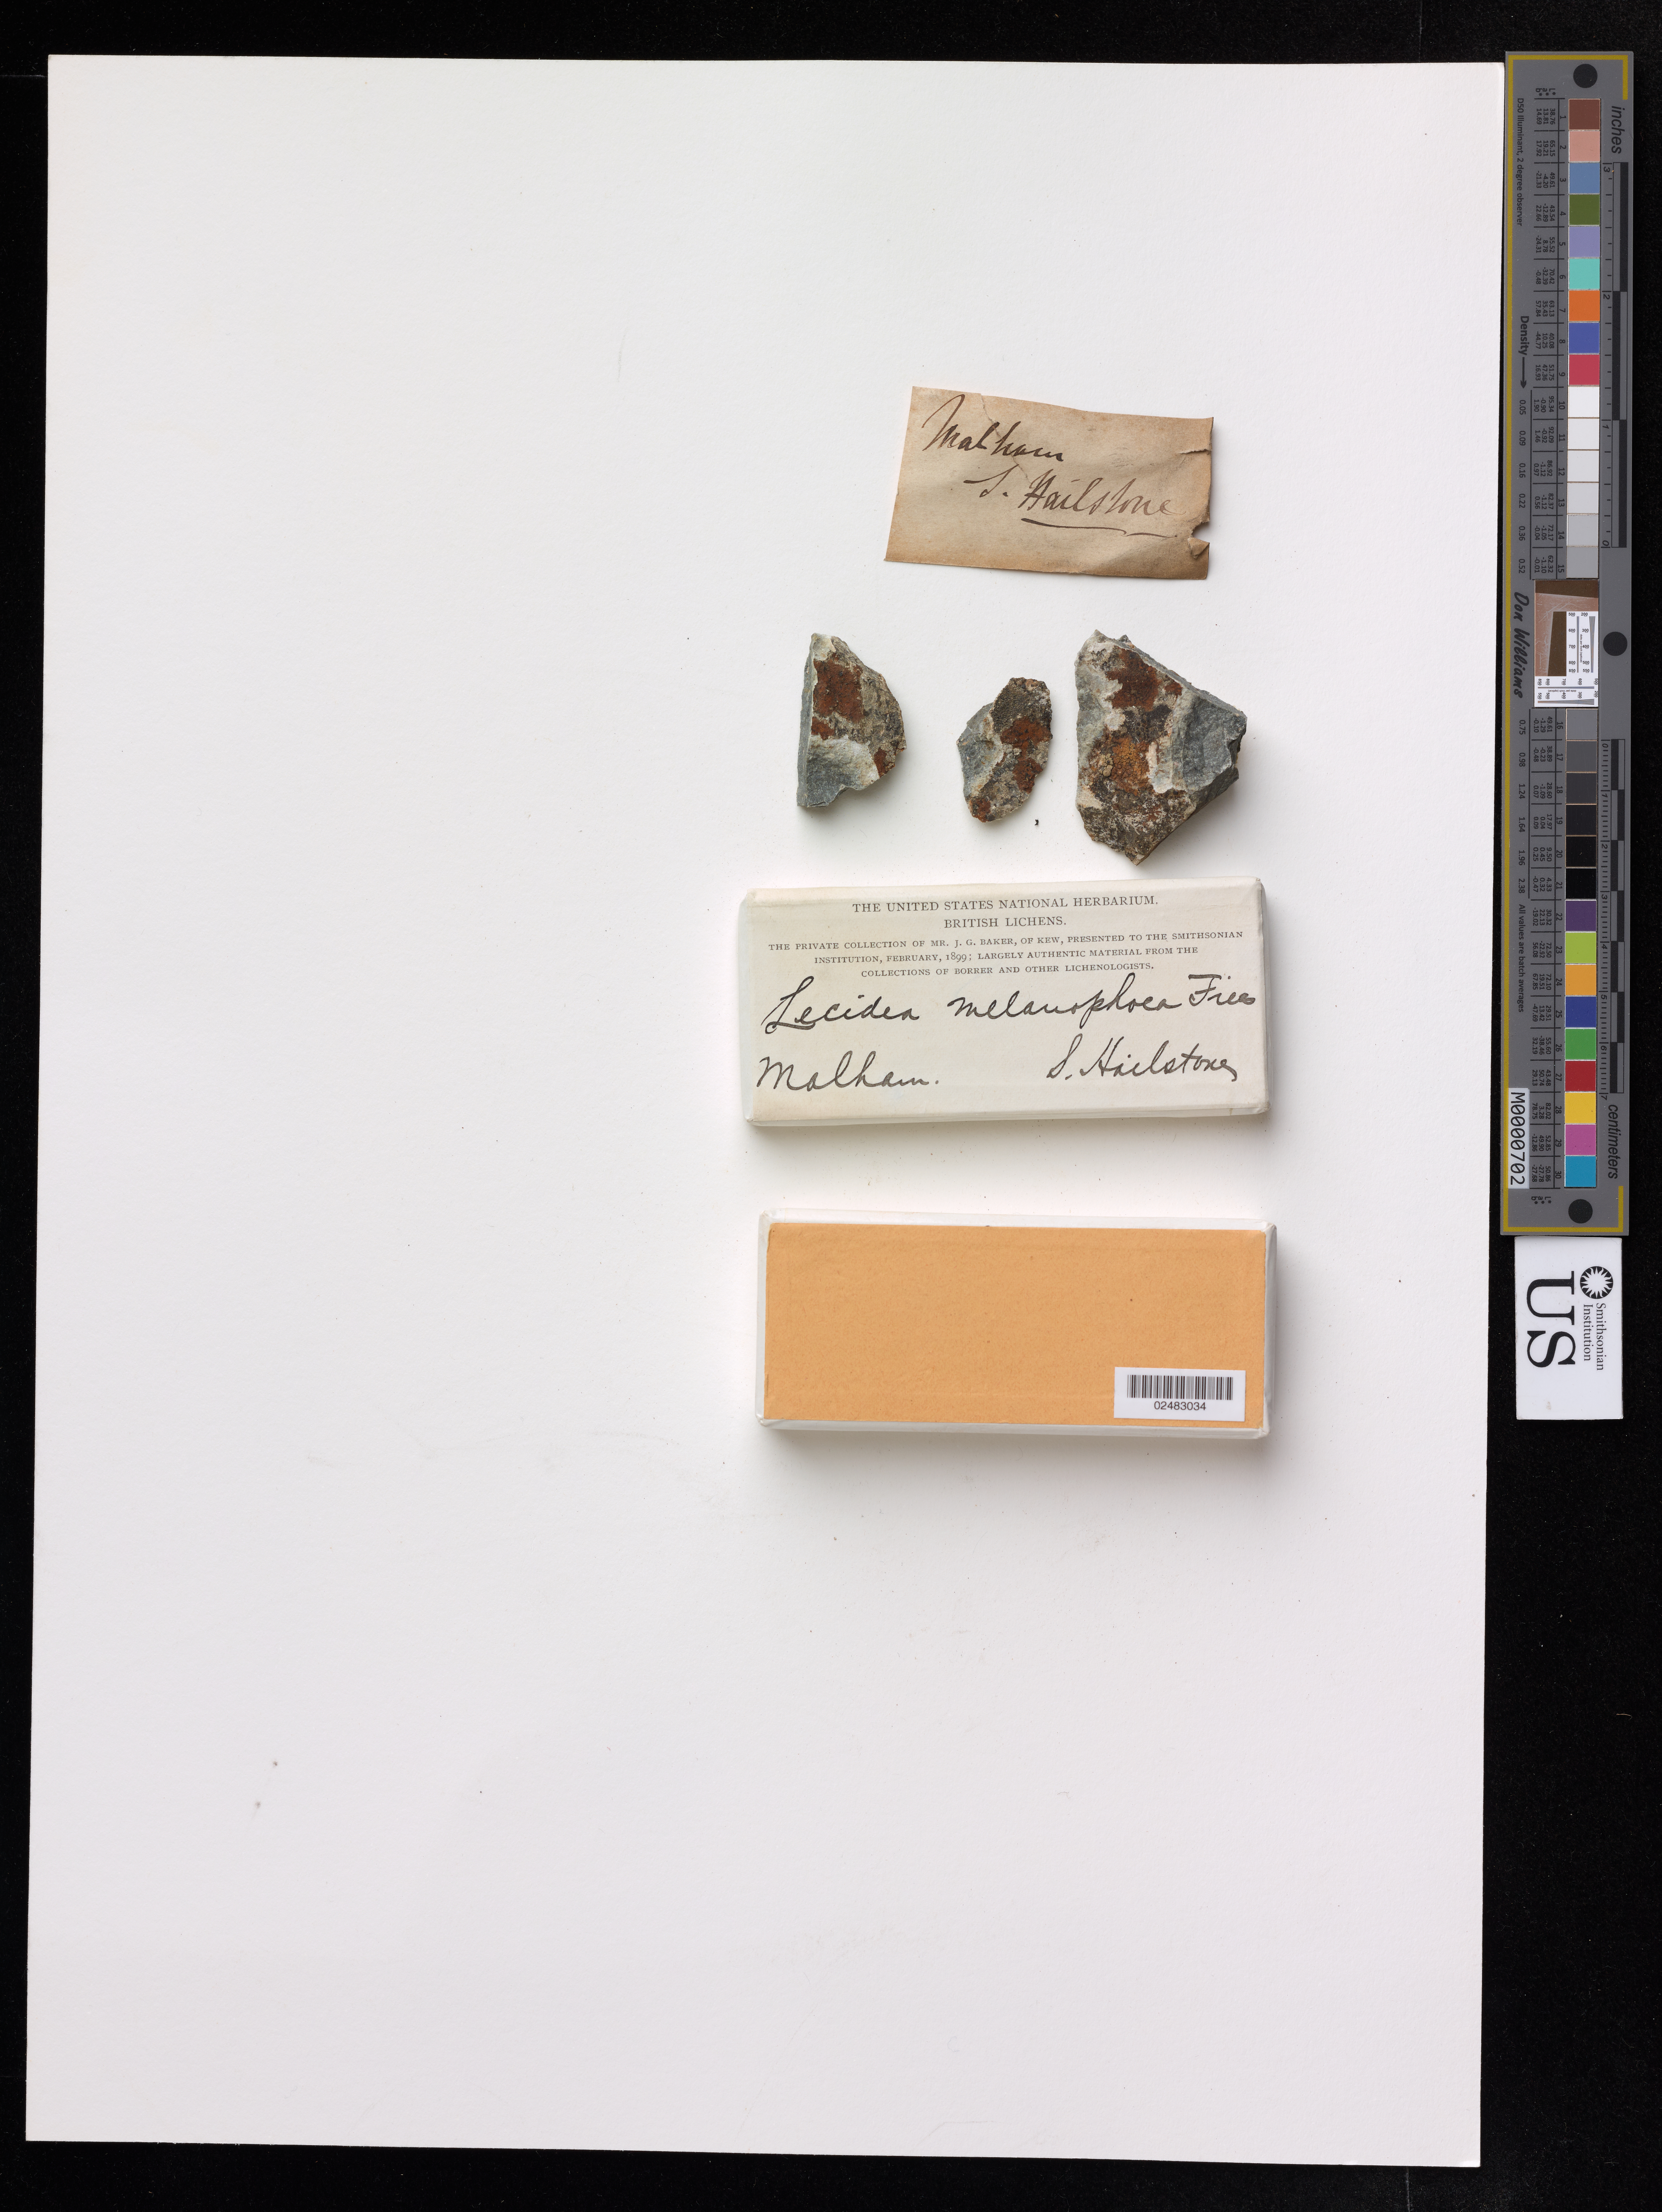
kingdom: Fungi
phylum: Ascomycota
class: Lecanoromycetes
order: Lecideales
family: Lecideaceae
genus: Lecidea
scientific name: Lecidea melanophaea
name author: Fr.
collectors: S. Hailstone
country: United Kingdom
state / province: England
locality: Malham